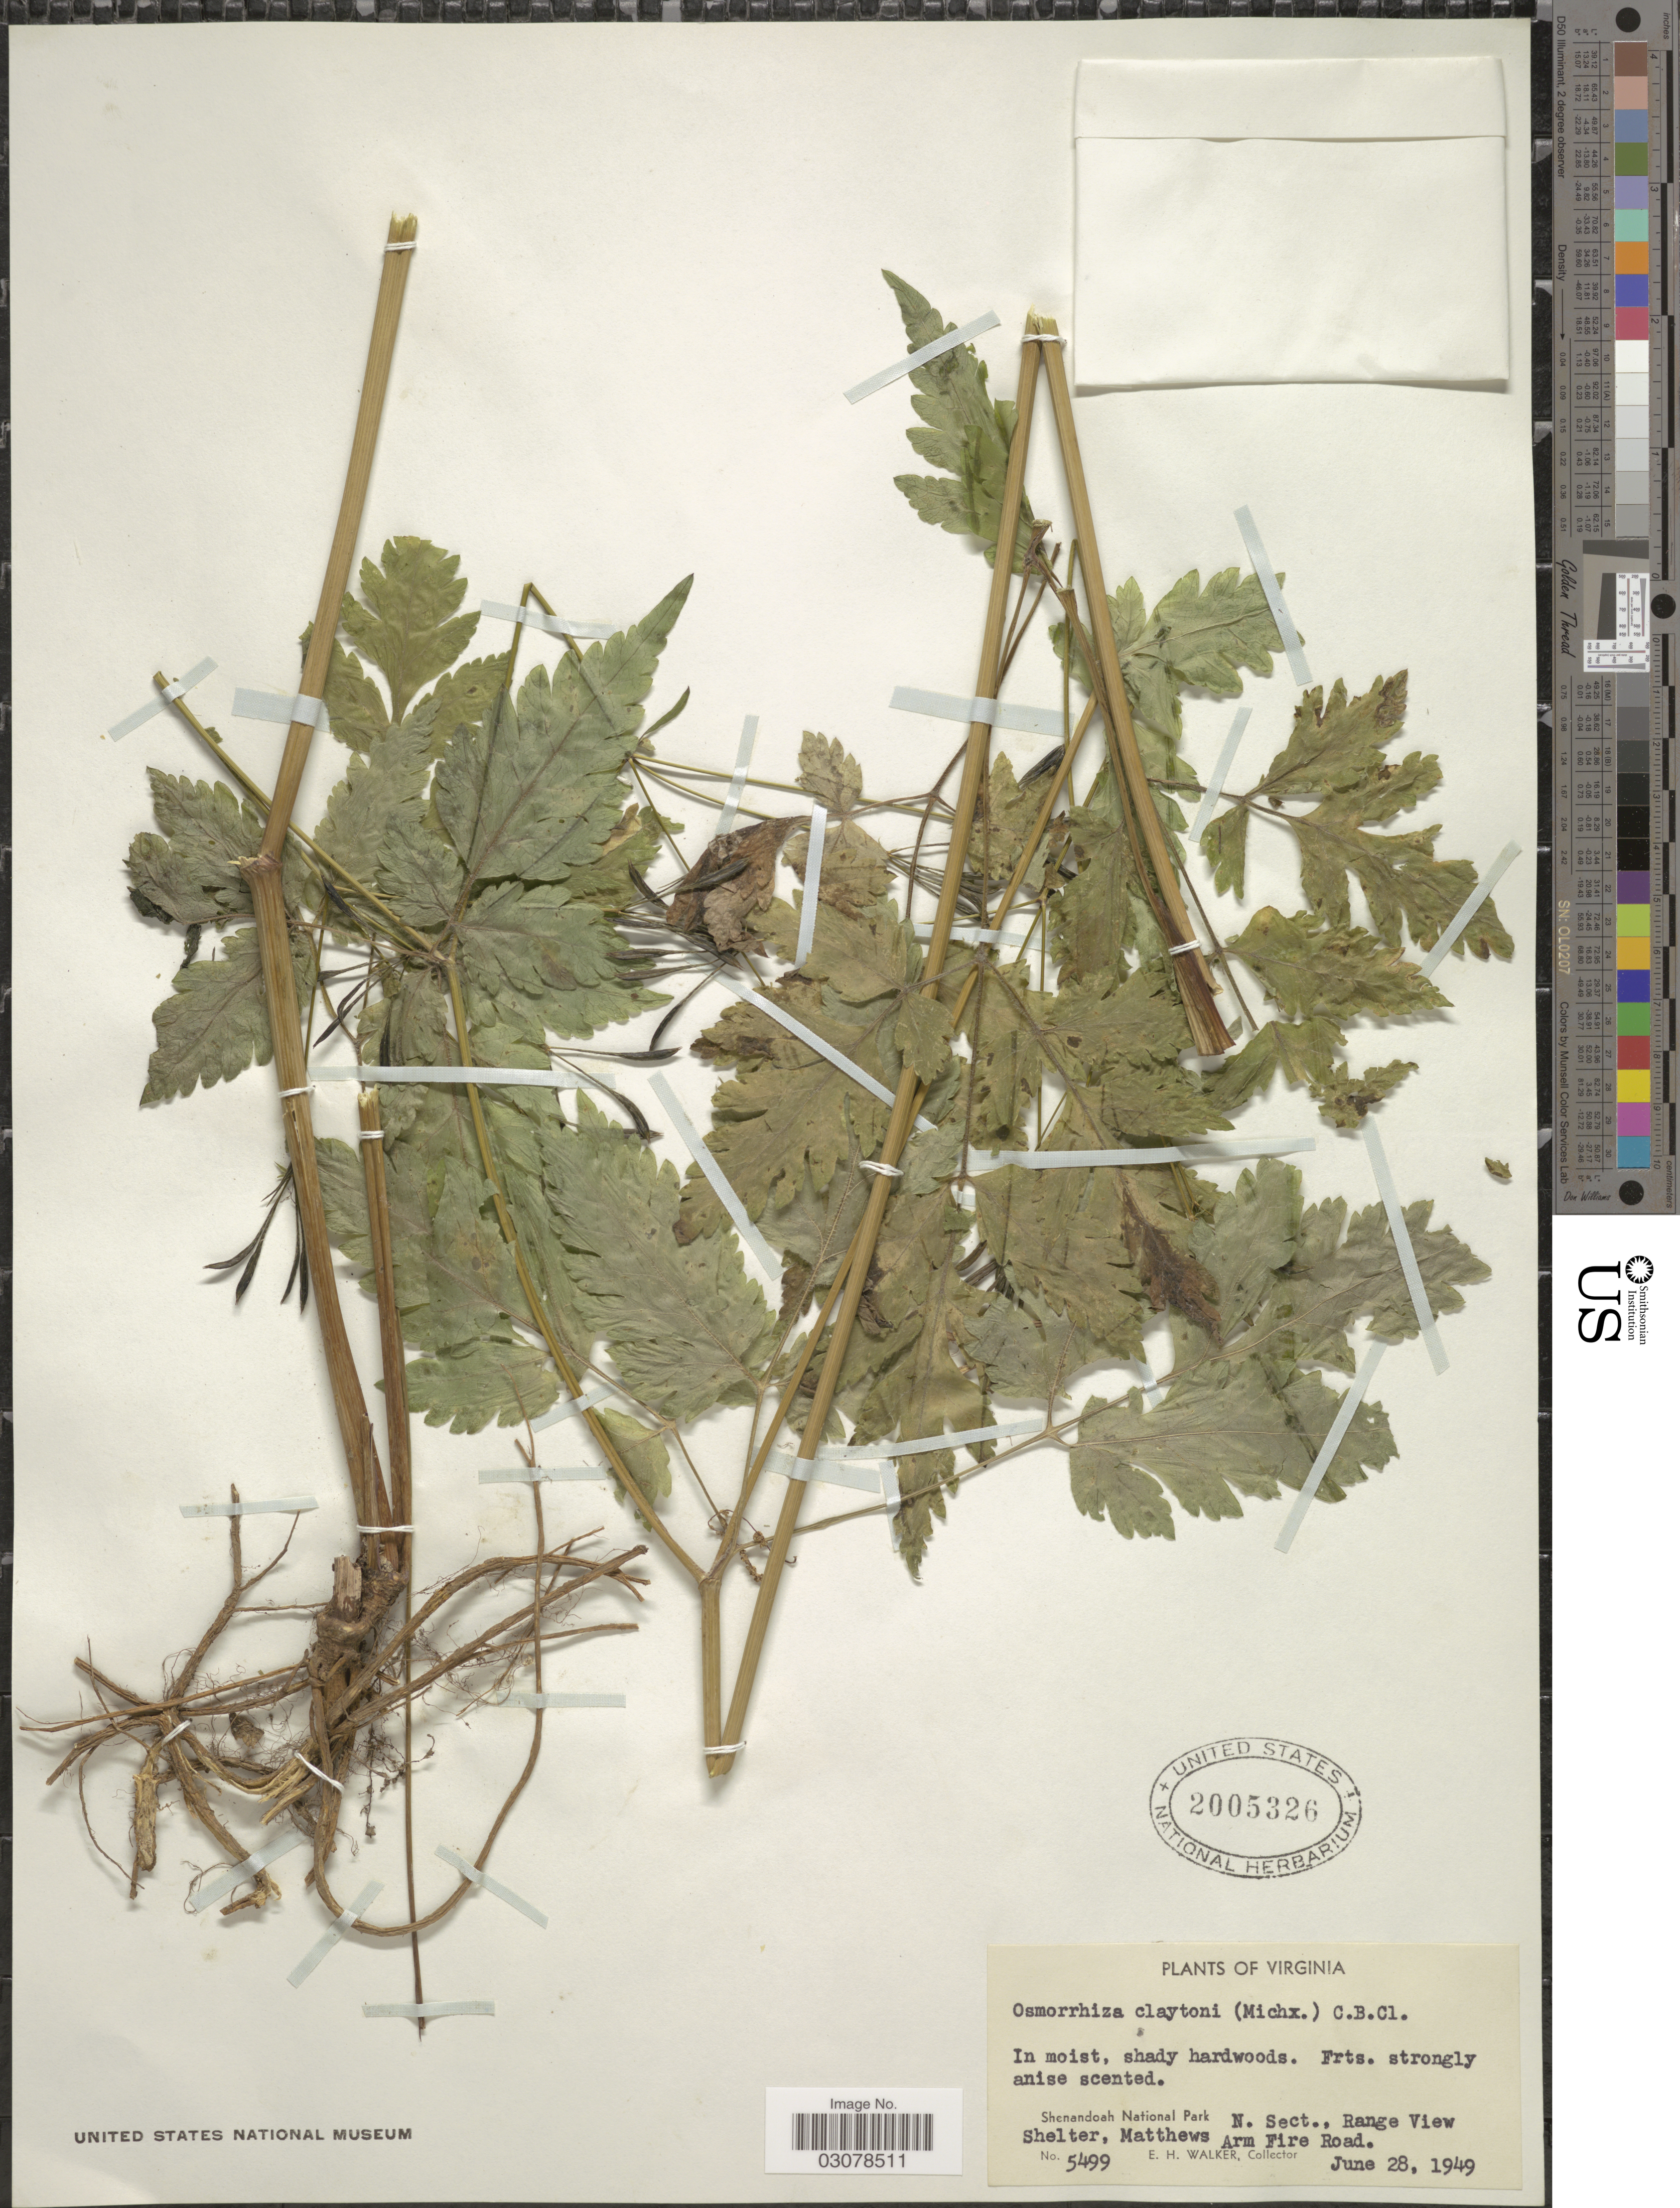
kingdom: Plantae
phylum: Tracheophyta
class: Magnoliopsida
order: Apiales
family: Apiaceae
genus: Osmorhiza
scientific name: Osmorhiza claytonii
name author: (Michx.) C.B. Clarke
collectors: E. H. Walker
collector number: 5499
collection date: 1949-06-28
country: United States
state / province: Virginia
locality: Shenandoah National Park. N. Sect., Range View Shelter, Matthews Arm Fire Road.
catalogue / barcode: US 2005326